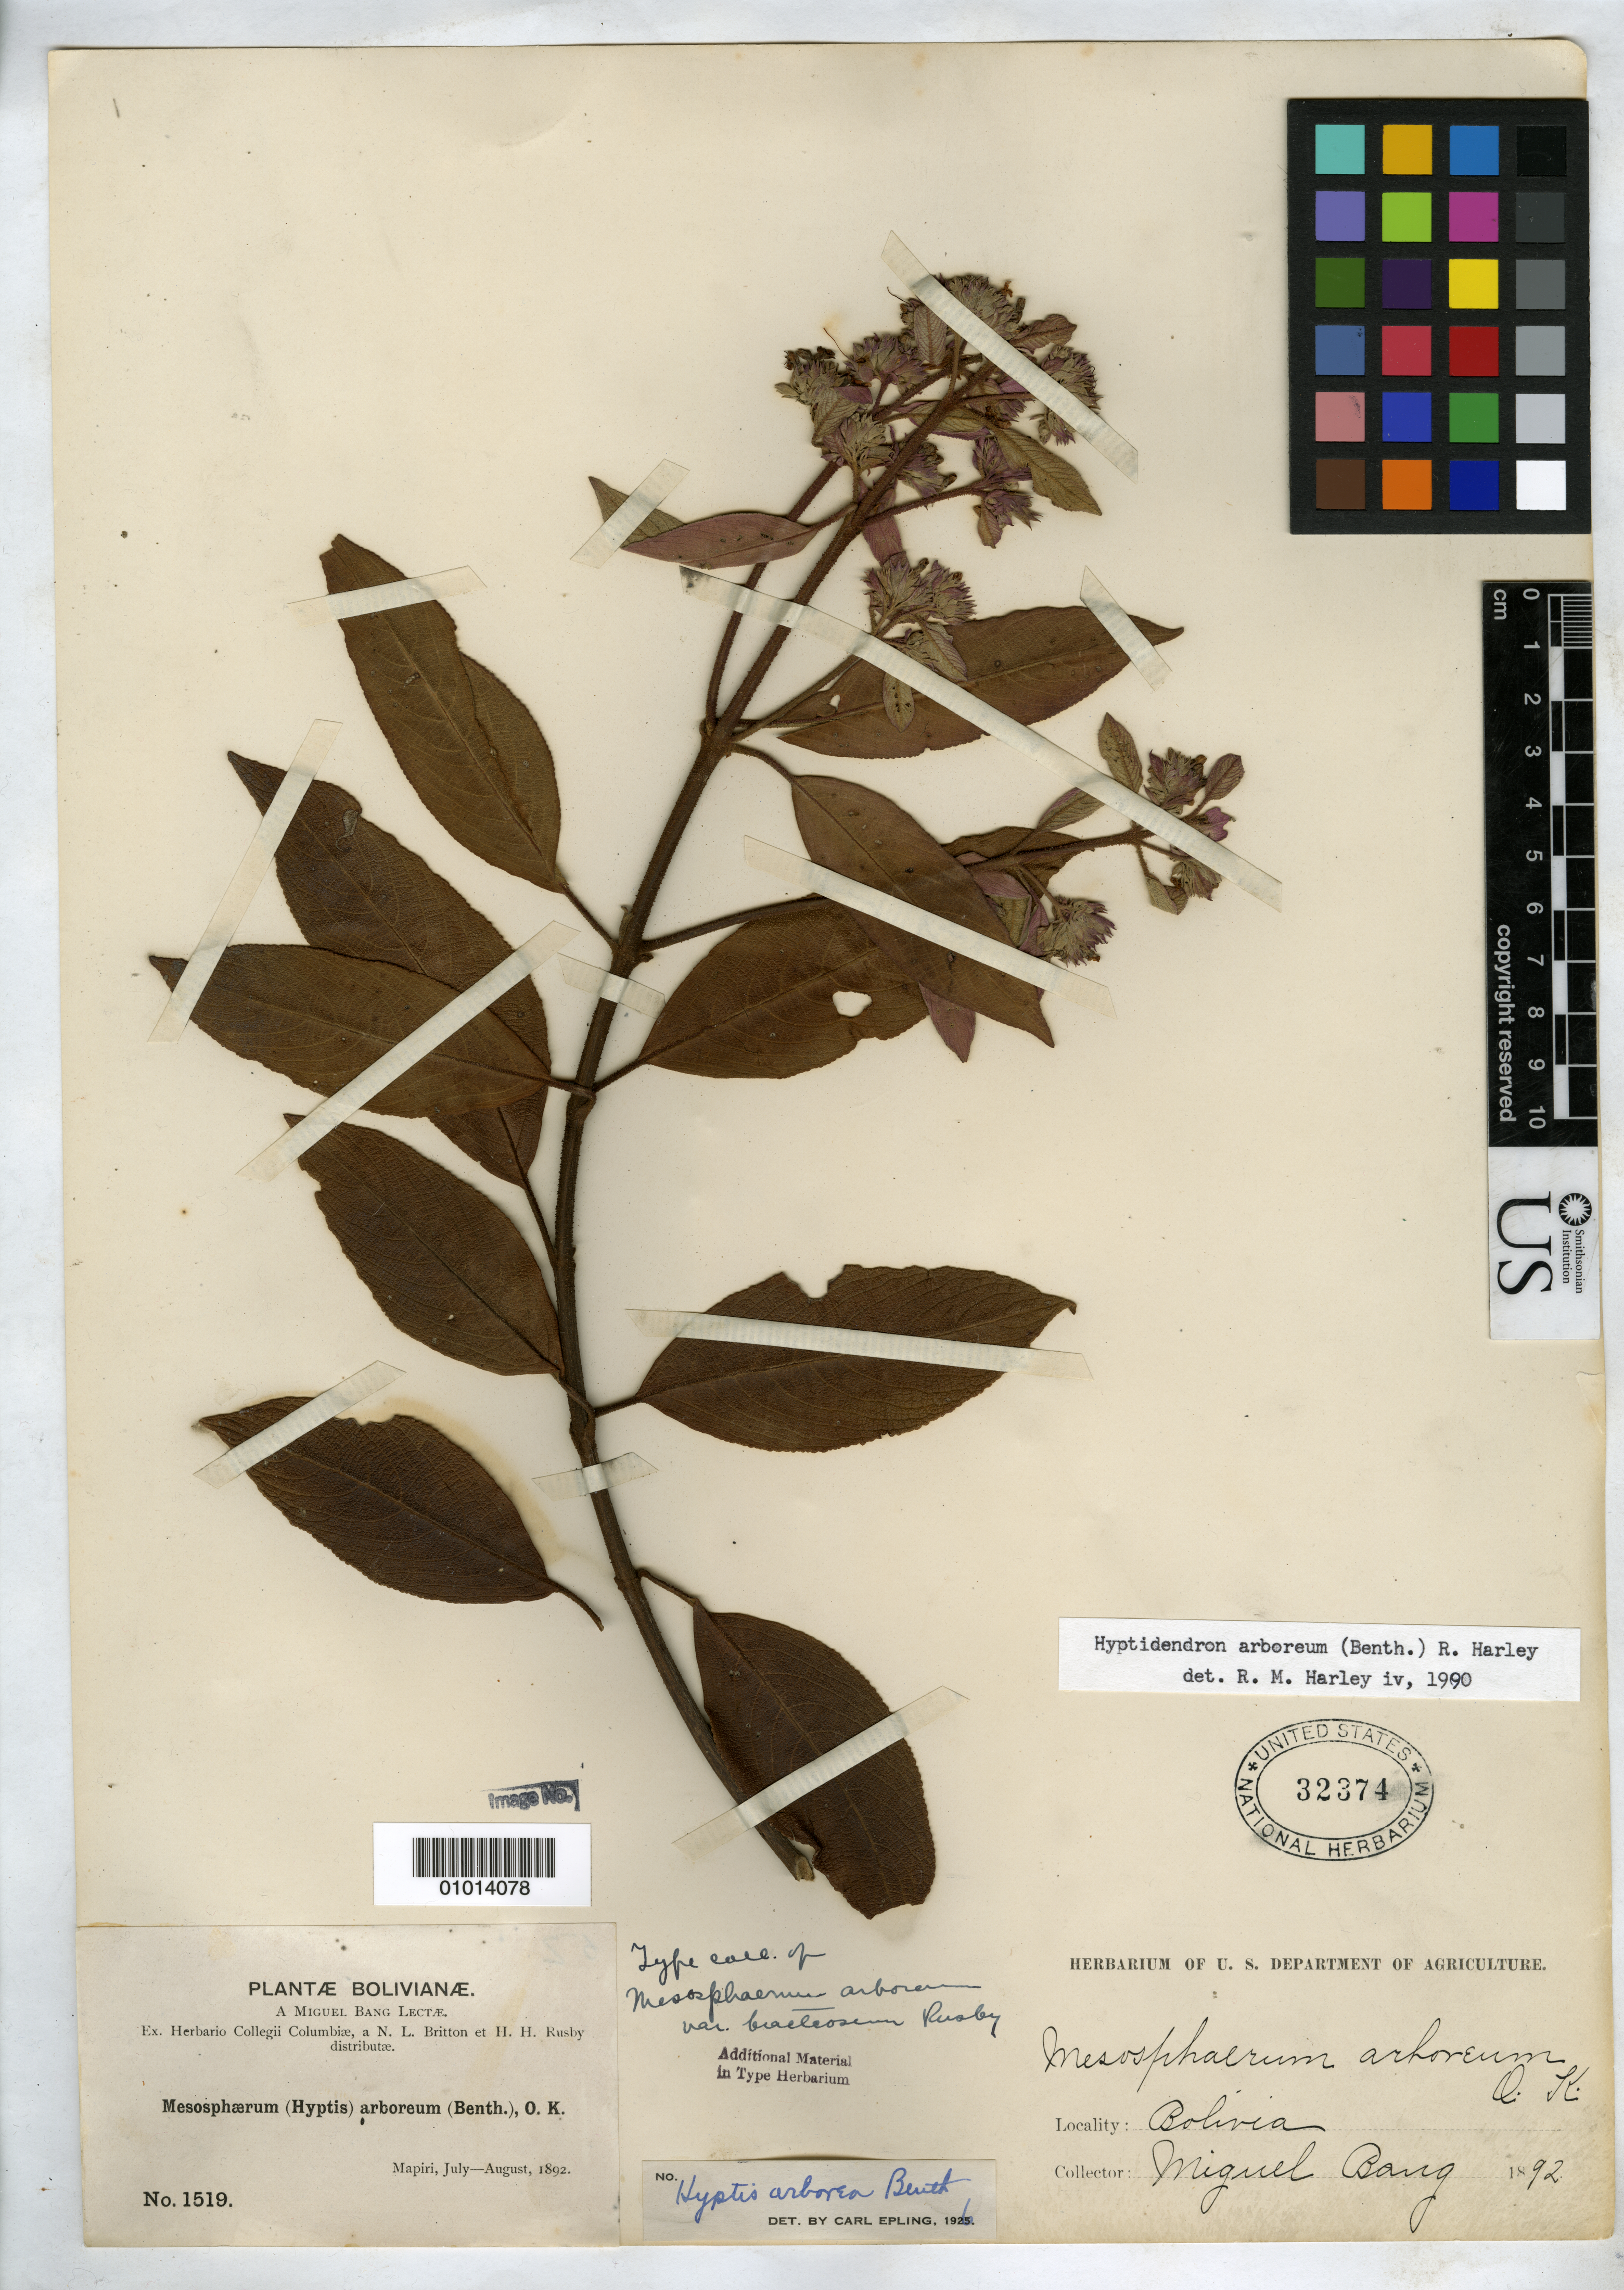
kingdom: Plantae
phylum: Tracheophyta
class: Magnoliopsida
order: Lamiales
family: Lamiaceae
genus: Mesosphaerum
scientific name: Mesosphaerum arboreum var. bracteosum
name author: Rusby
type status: Isotype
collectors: M. Bang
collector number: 1519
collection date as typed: Jul 1892 to -- Aug 1892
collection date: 1892-07/1892-08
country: Bolivia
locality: Mapiri.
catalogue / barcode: US 32374